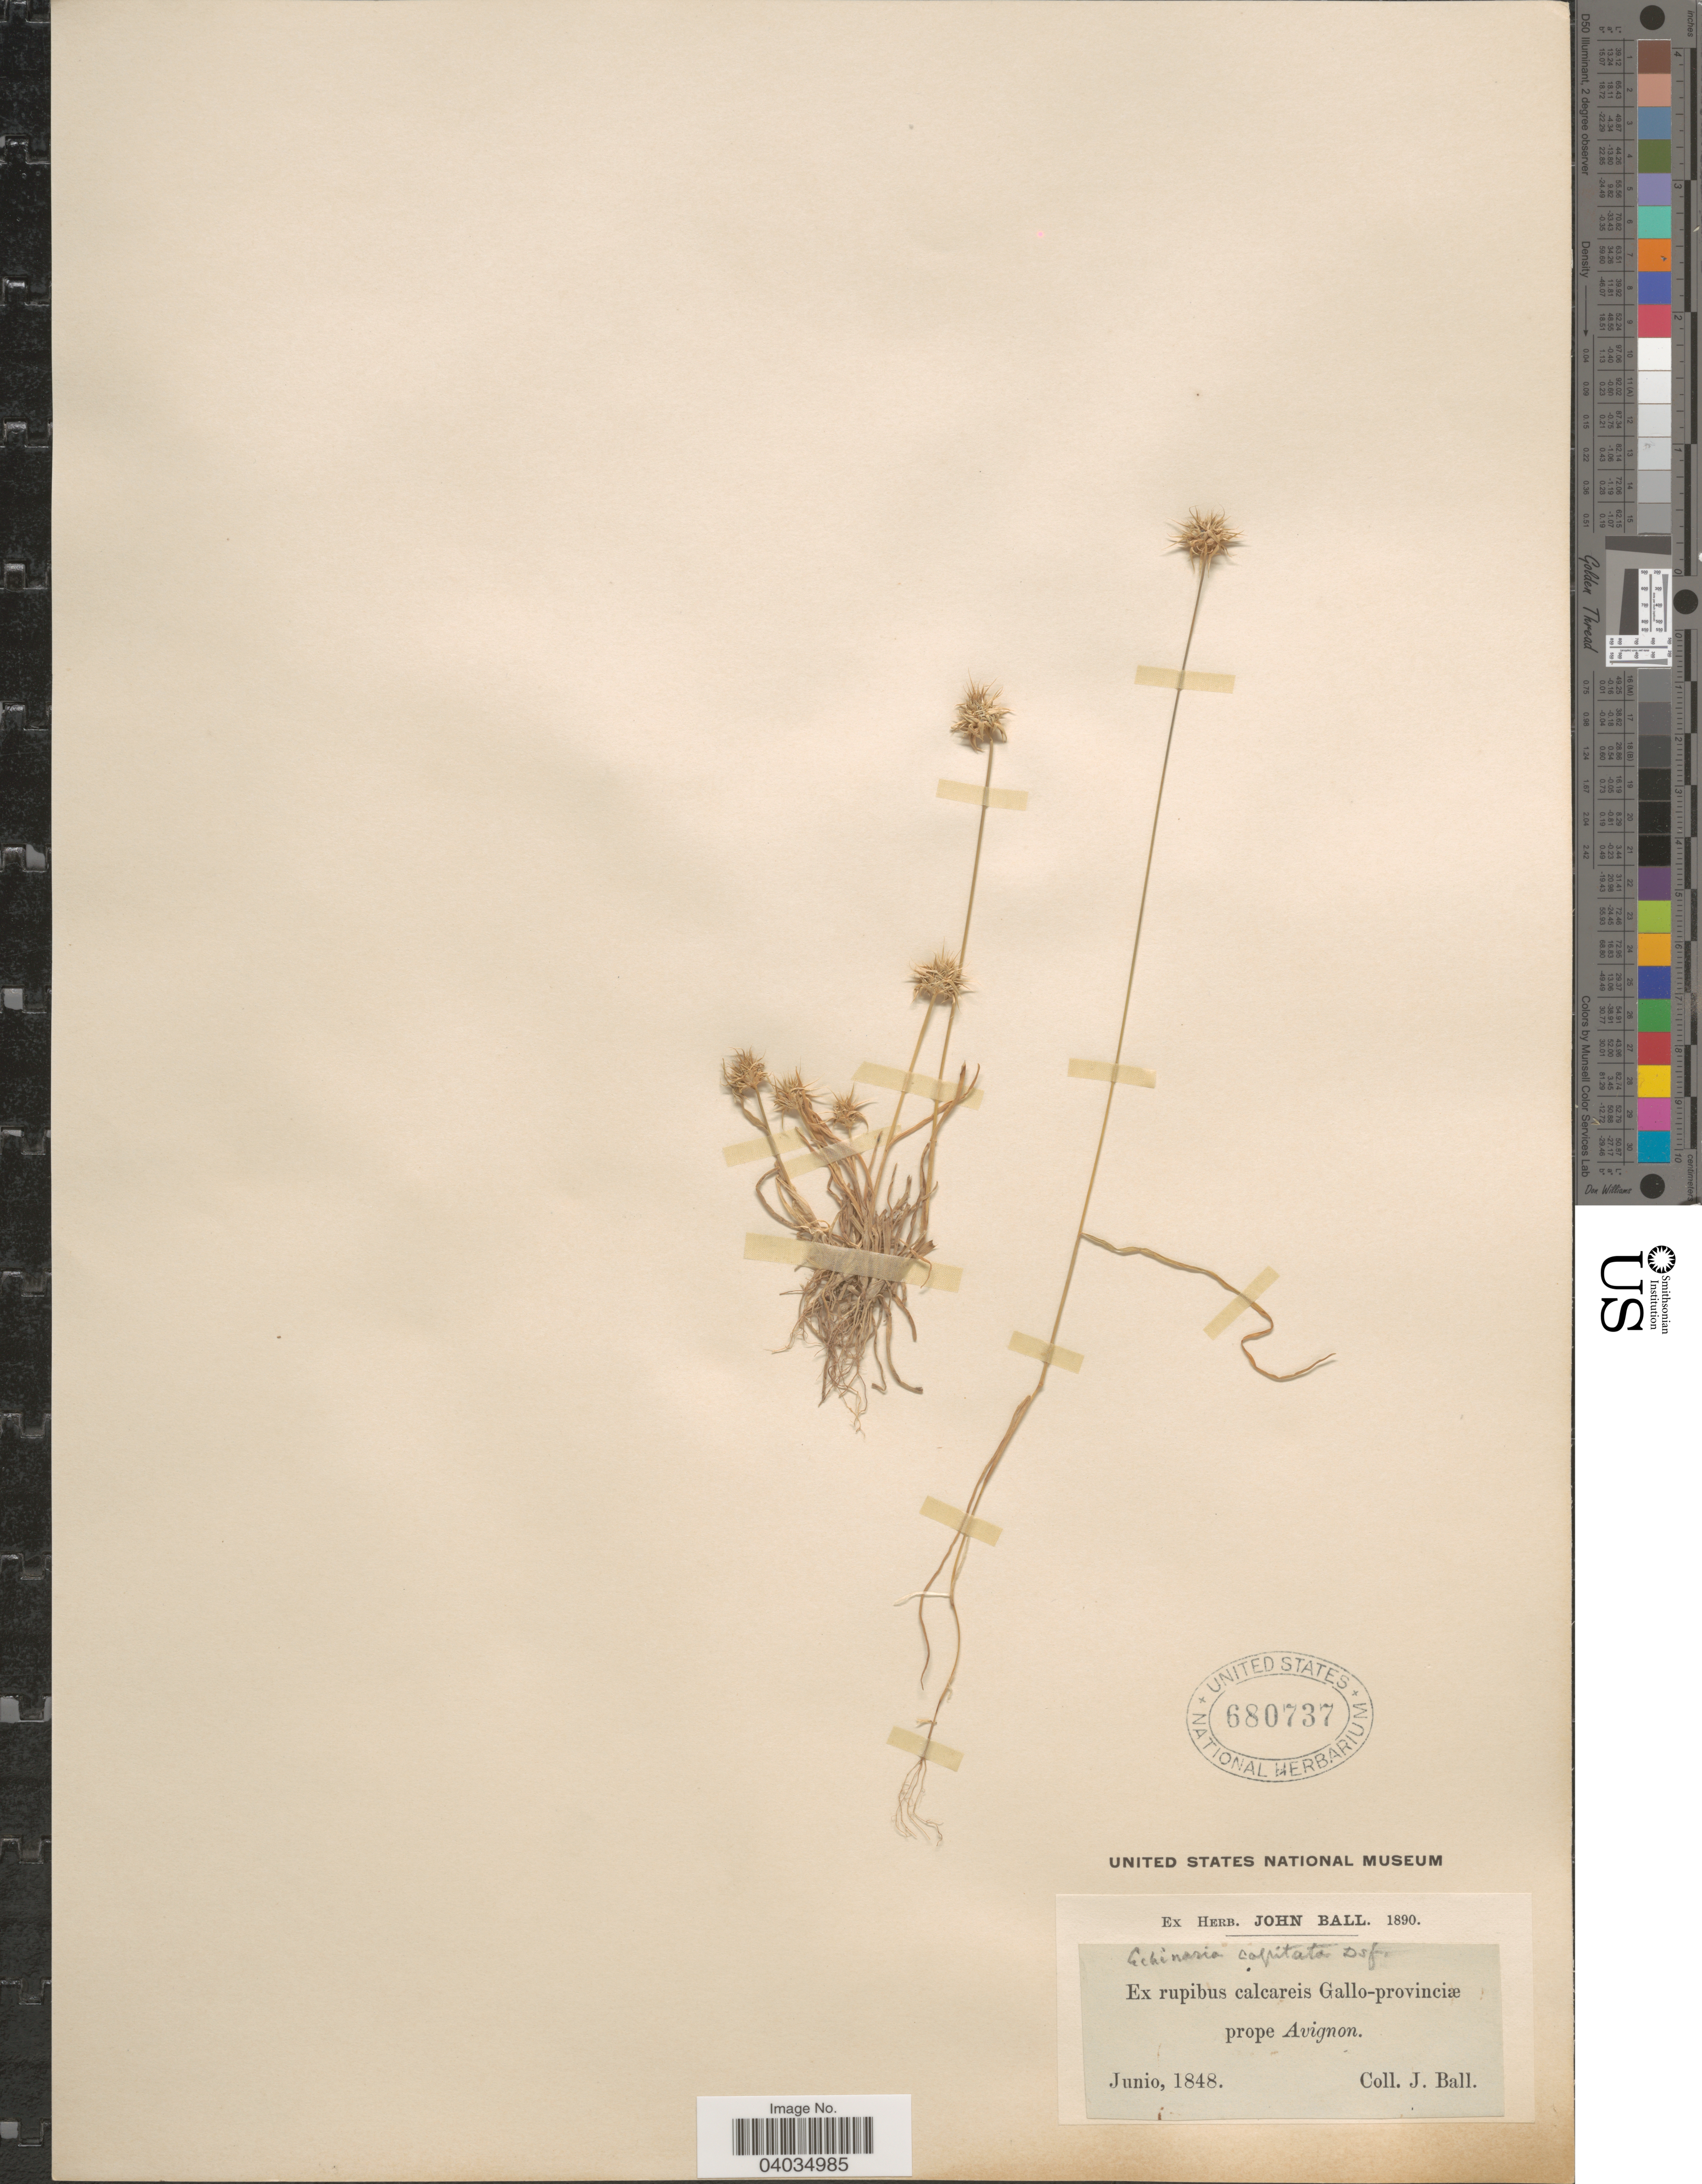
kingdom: Plantae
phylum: Tracheophyta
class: Liliopsida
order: Poales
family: Poaceae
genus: Echinaria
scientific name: Echinaria capitata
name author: (L.) Desf.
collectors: J. Ball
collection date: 1848-06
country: France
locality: Ex rupibus calcareis Gallo-provinciæ prope Avignon.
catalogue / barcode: US 680737